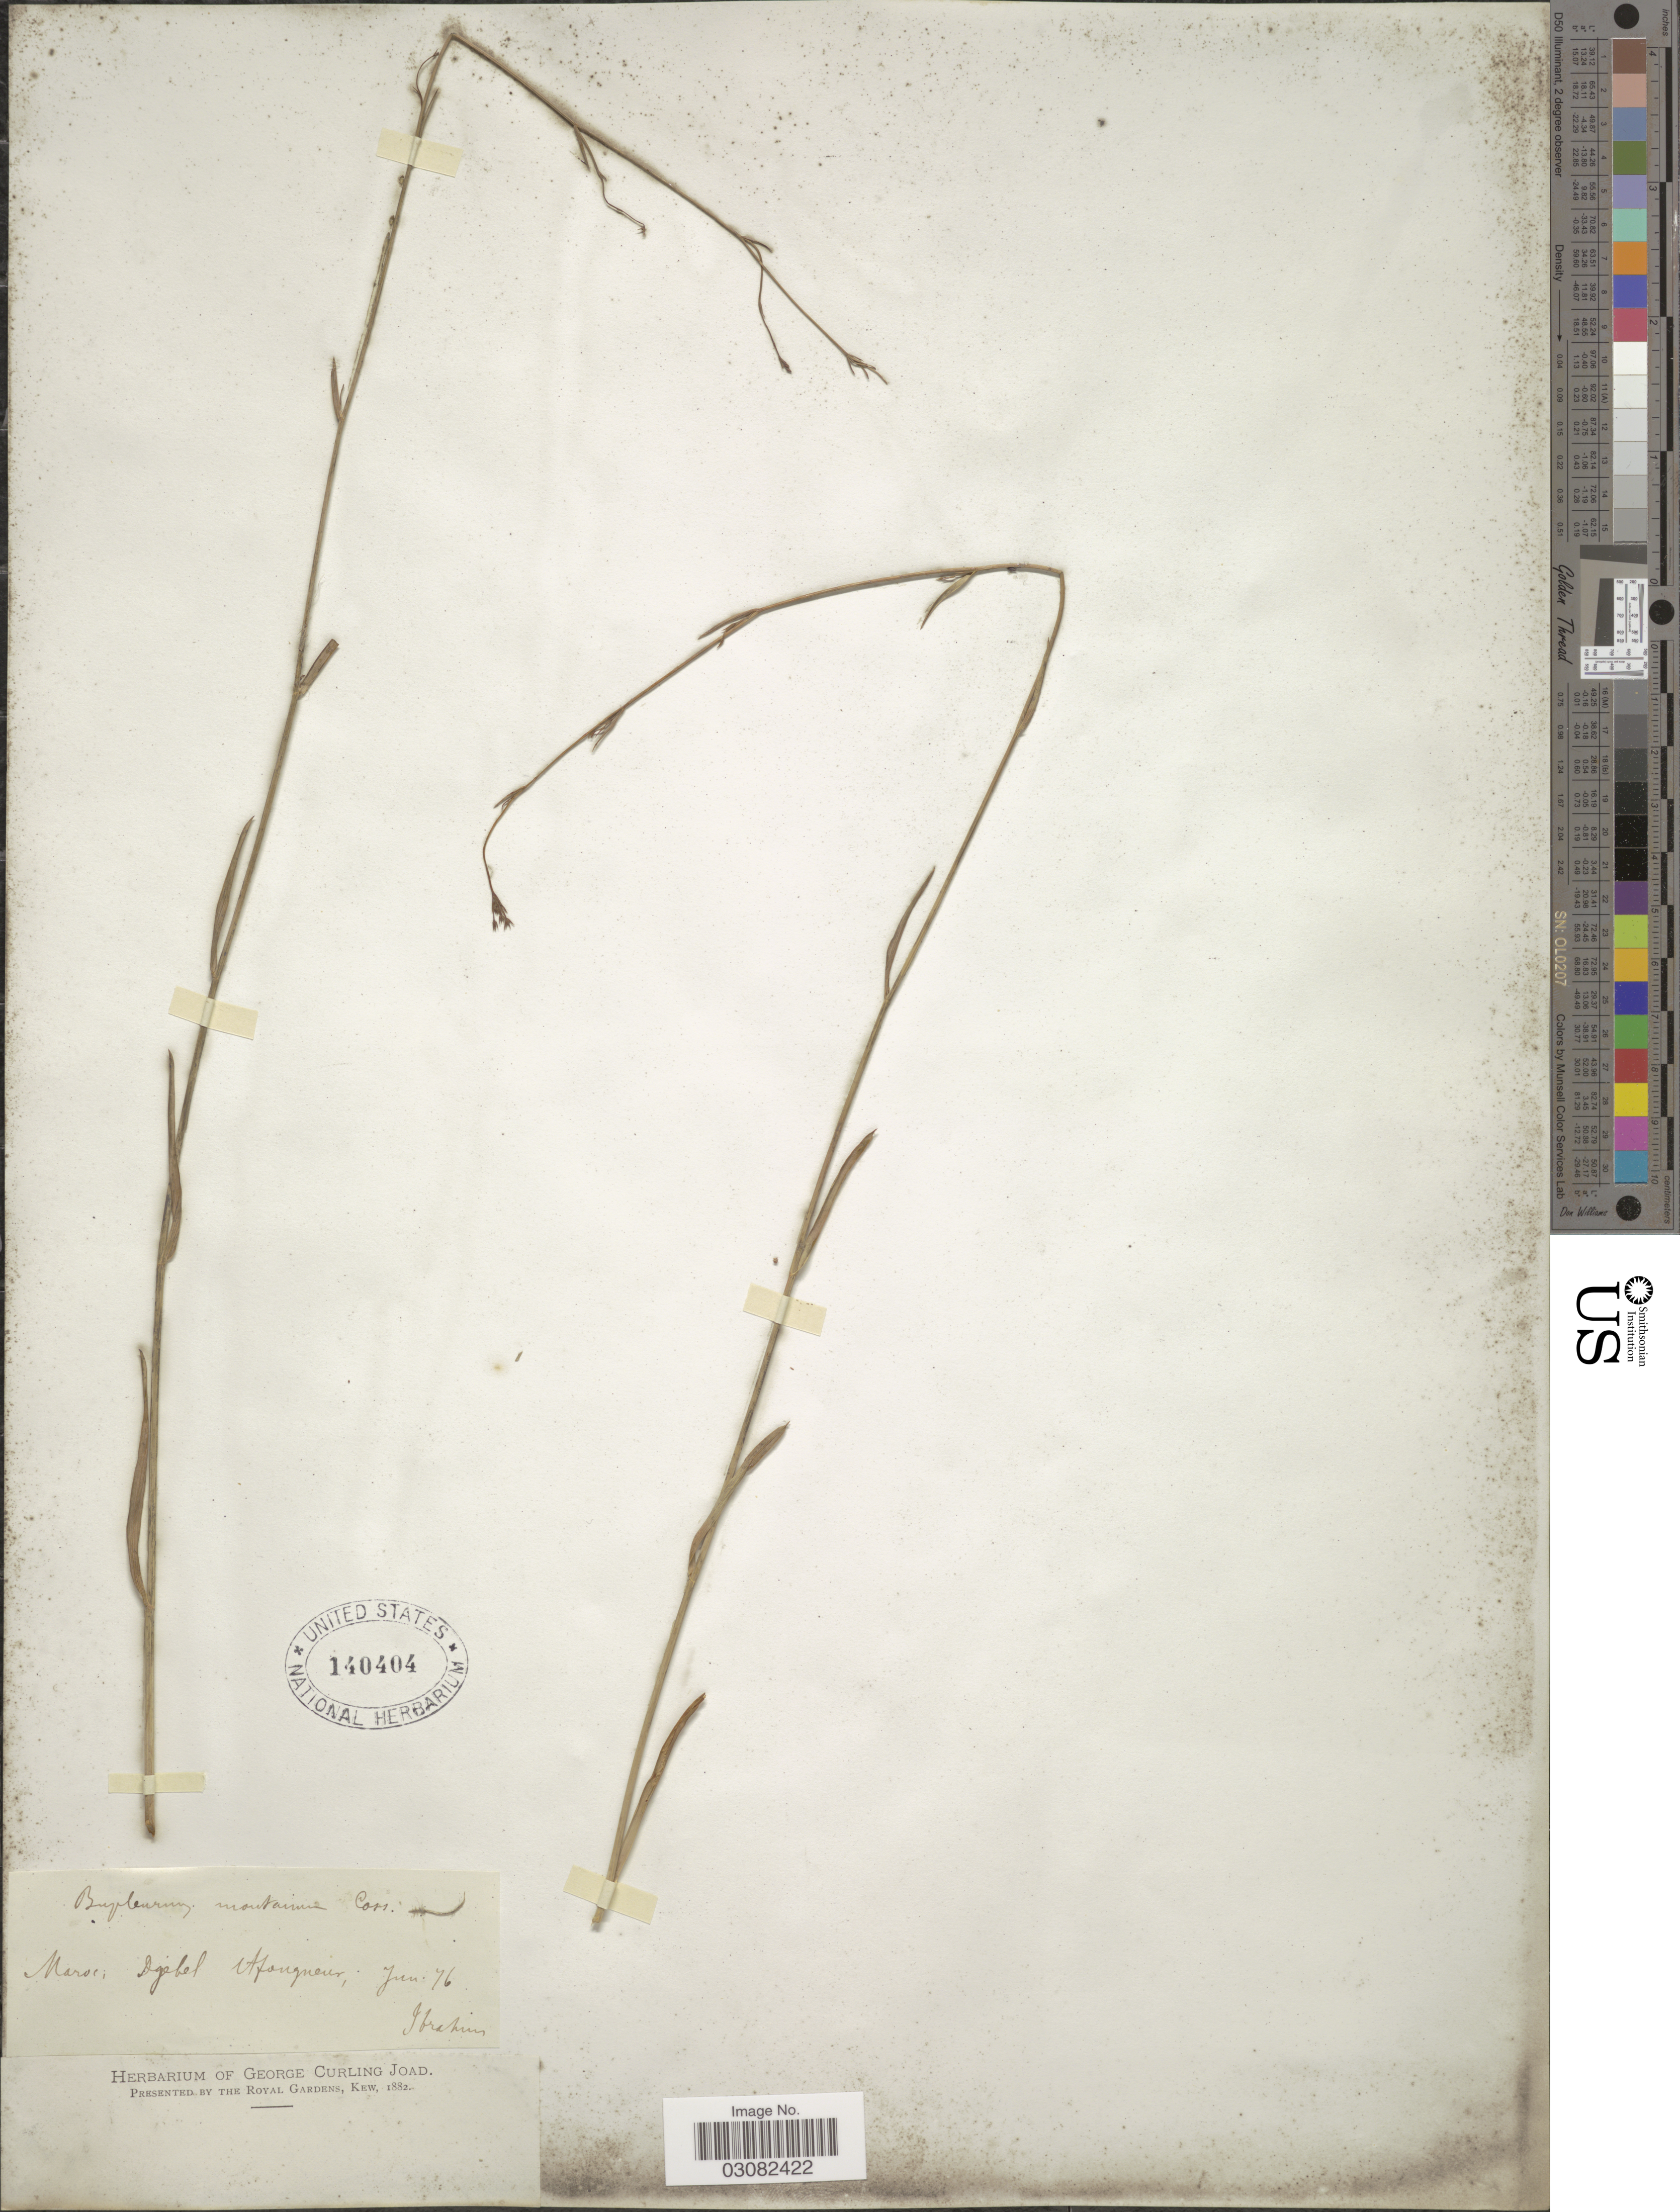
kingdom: Plantae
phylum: Tracheophyta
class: Magnoliopsida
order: Apiales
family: Apiaceae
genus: Bupleurum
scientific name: Bupleurum montanum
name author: Coss. & Durieu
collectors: -. Ibrahim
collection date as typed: Transcribed d/m/y: /6/76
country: Morocco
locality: Djebel Afougueur.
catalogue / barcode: US 140404